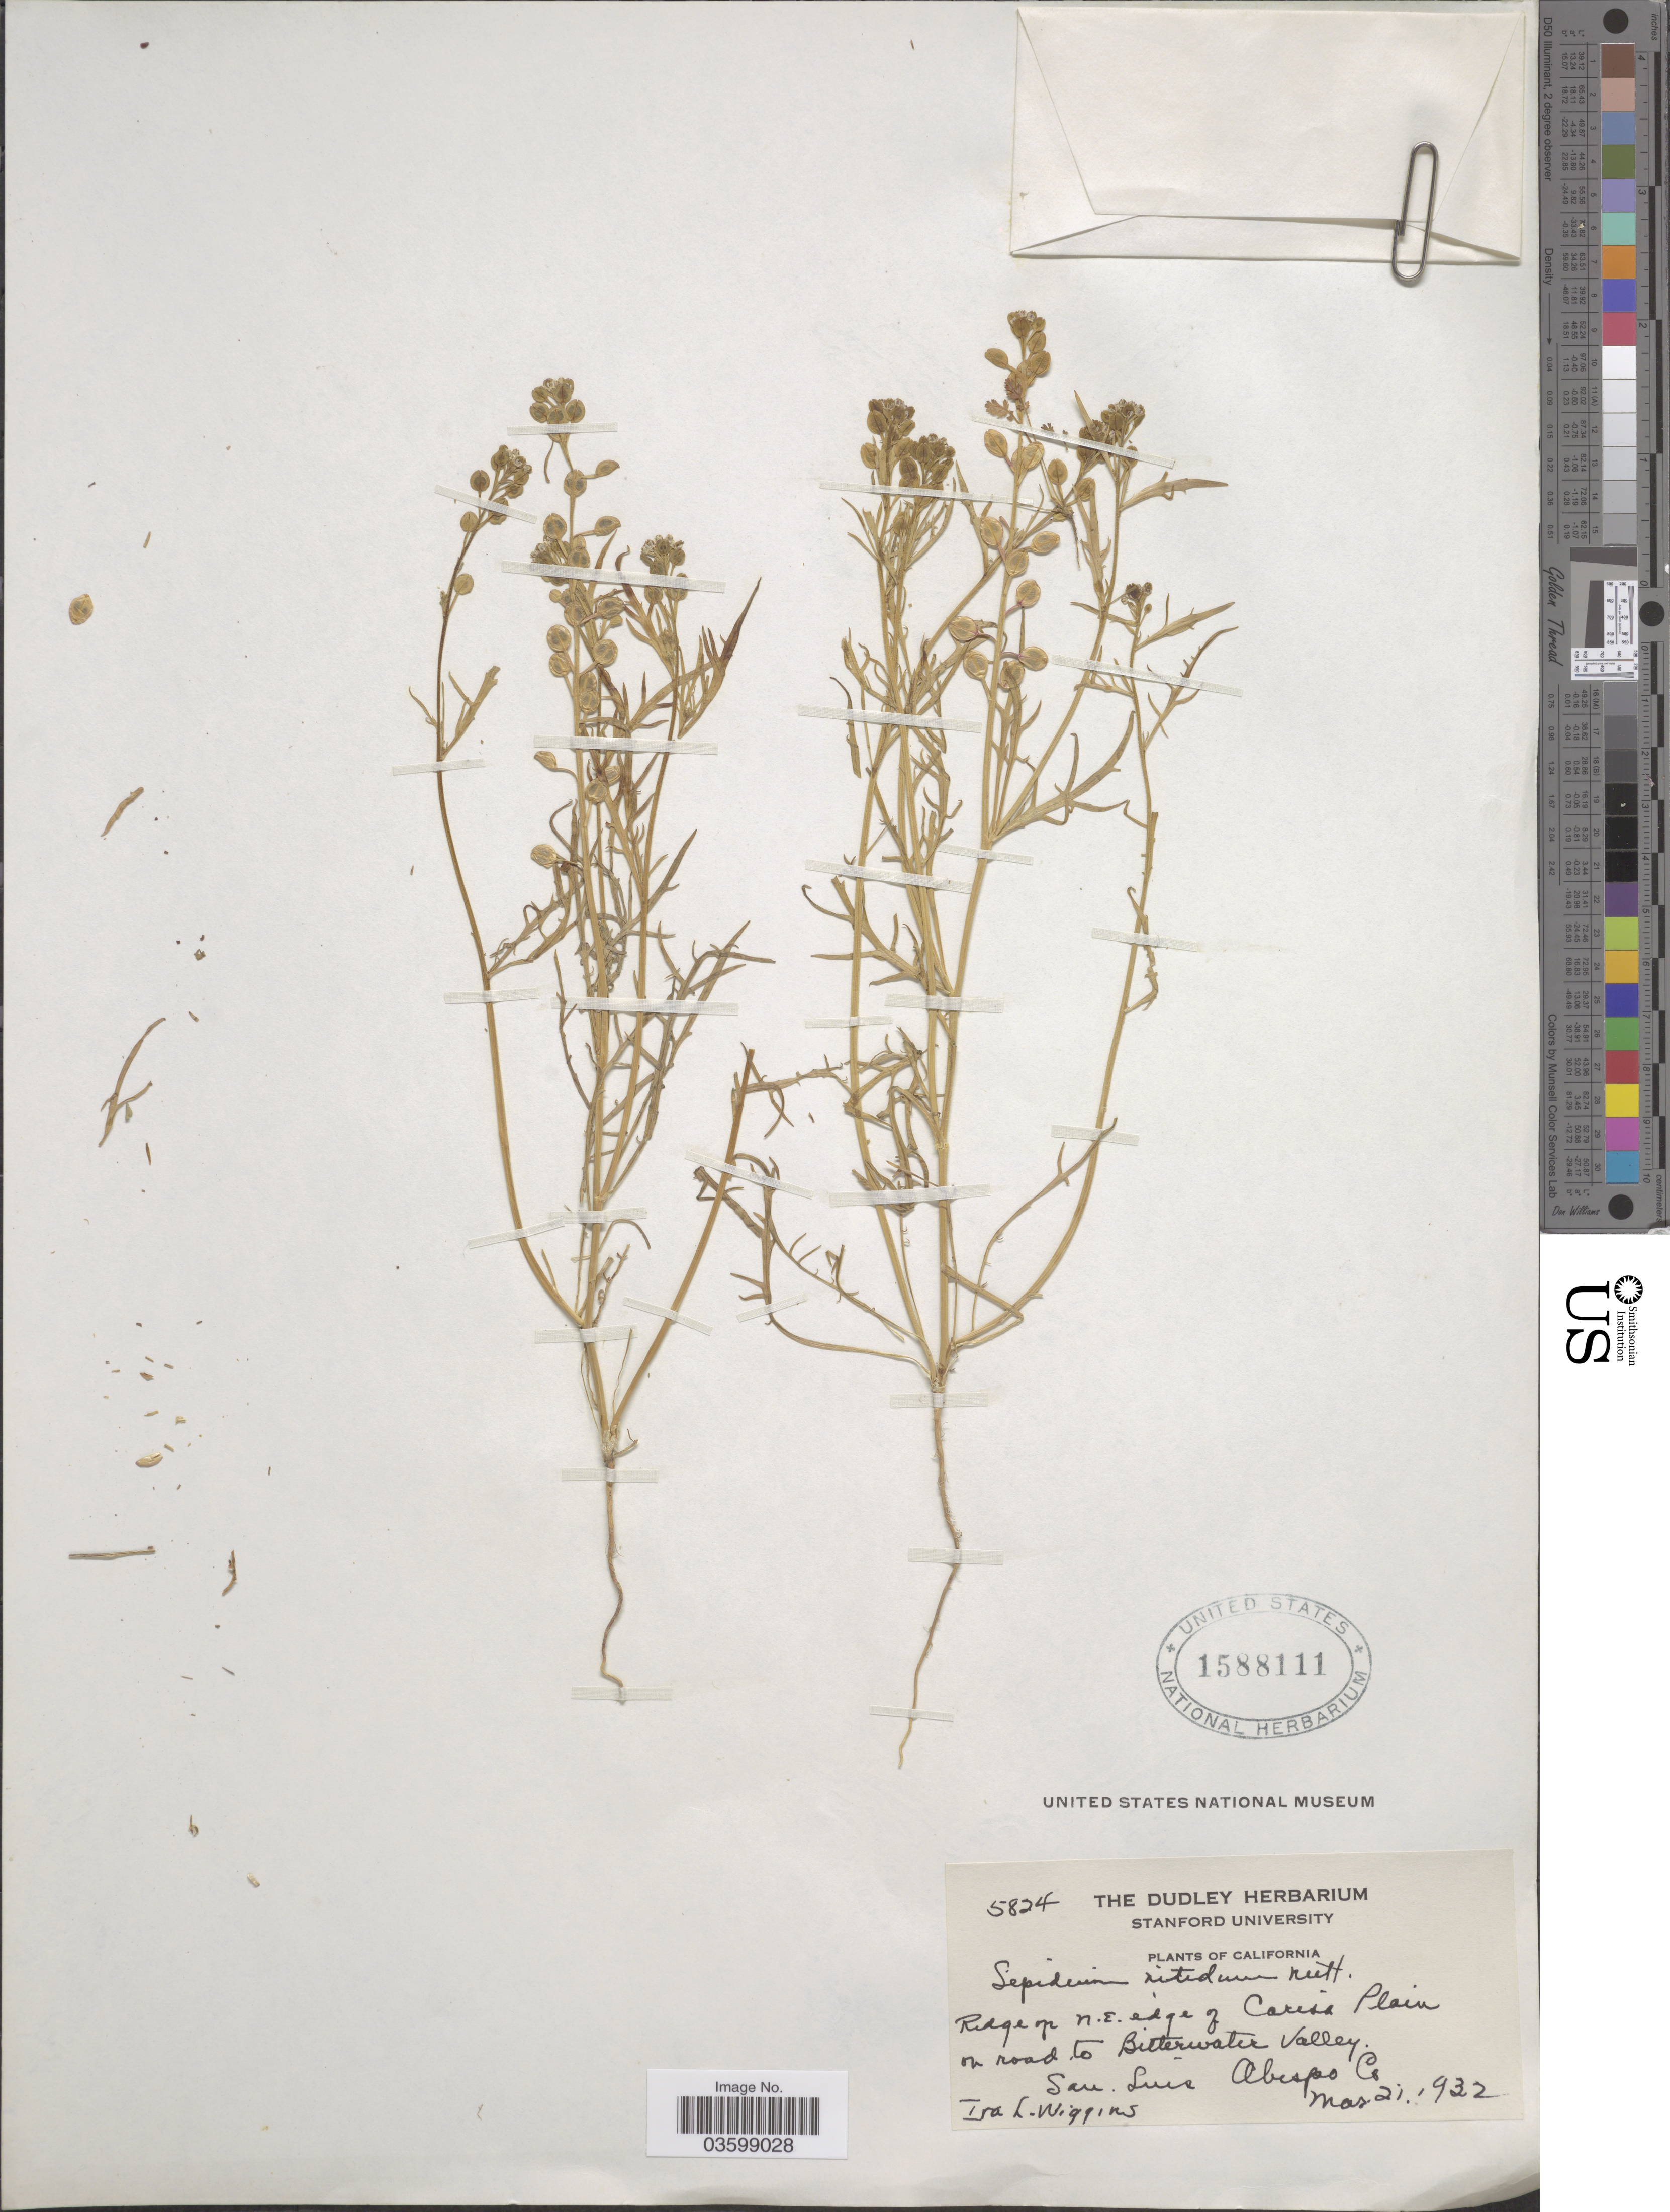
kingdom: Plantae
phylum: Tracheophyta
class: Magnoliopsida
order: Brassicales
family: Brassicaceae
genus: Lepidium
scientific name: Lepidium nitidum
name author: Nutt.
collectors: I. L. Wiggins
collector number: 5824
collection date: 1932-03-21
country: United States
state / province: California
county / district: San Luis Obispo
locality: Ridge of N.E. edge of Carisa Plain on road to Bitterwater Valley. San Luis Obispo Co.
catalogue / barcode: US 1588111